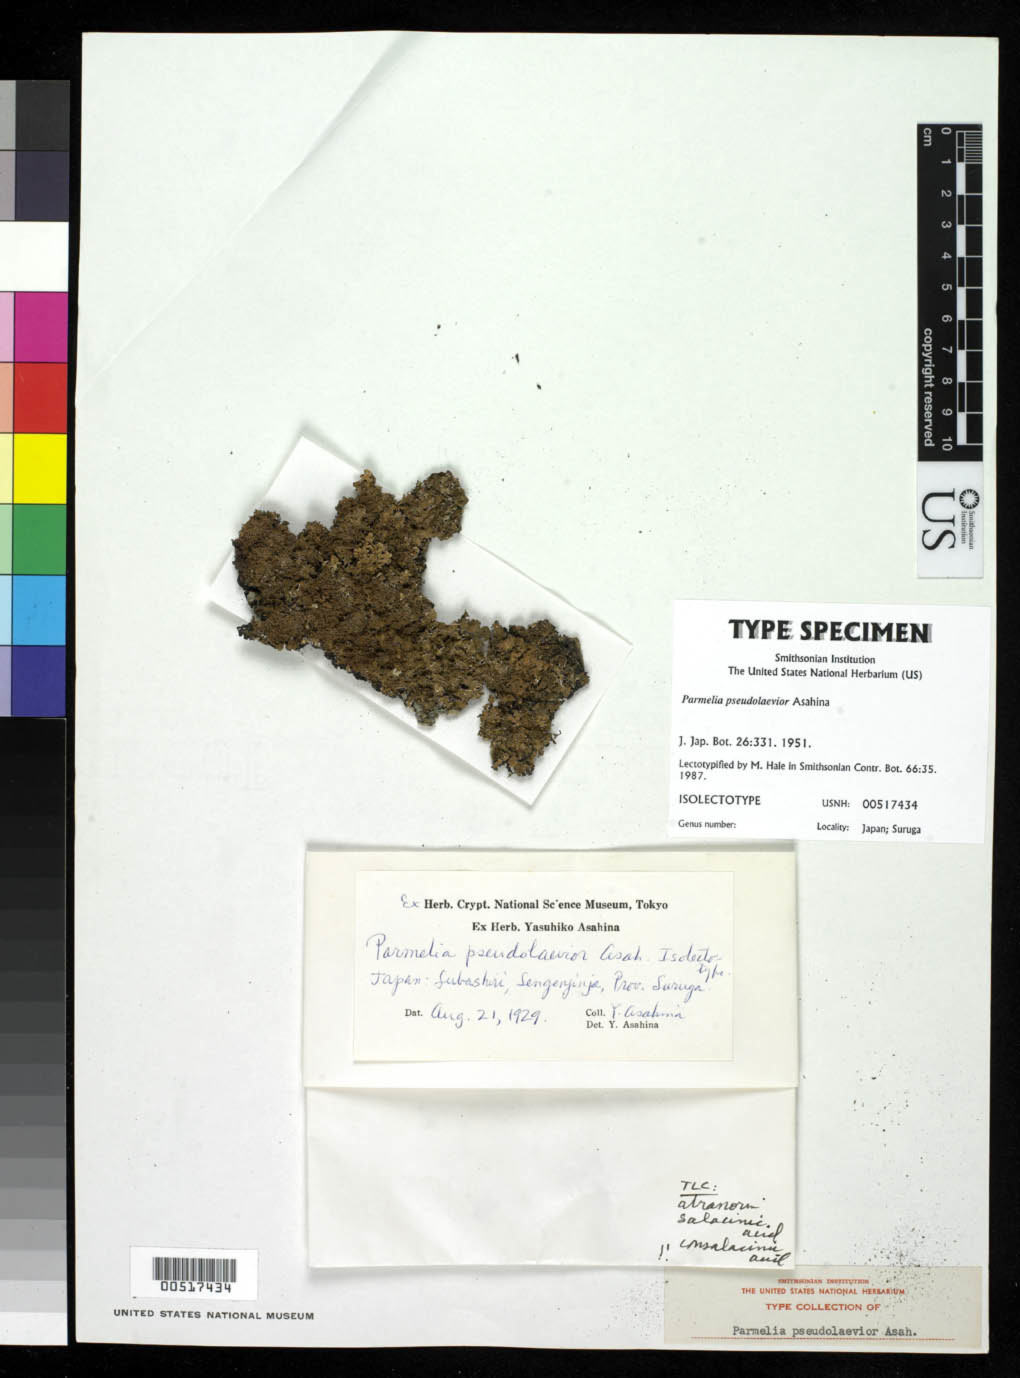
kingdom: Fungi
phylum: Ascomycota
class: Lecanoromycetes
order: Lecanorales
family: Parmeliaceae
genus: Parmelia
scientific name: Parmelia pseudolaevior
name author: Asahina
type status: Isolectotype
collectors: Y. Asahina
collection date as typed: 21 Aug 1929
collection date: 1929-08-21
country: Japan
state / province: Sizuoka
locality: Sengenjunja.